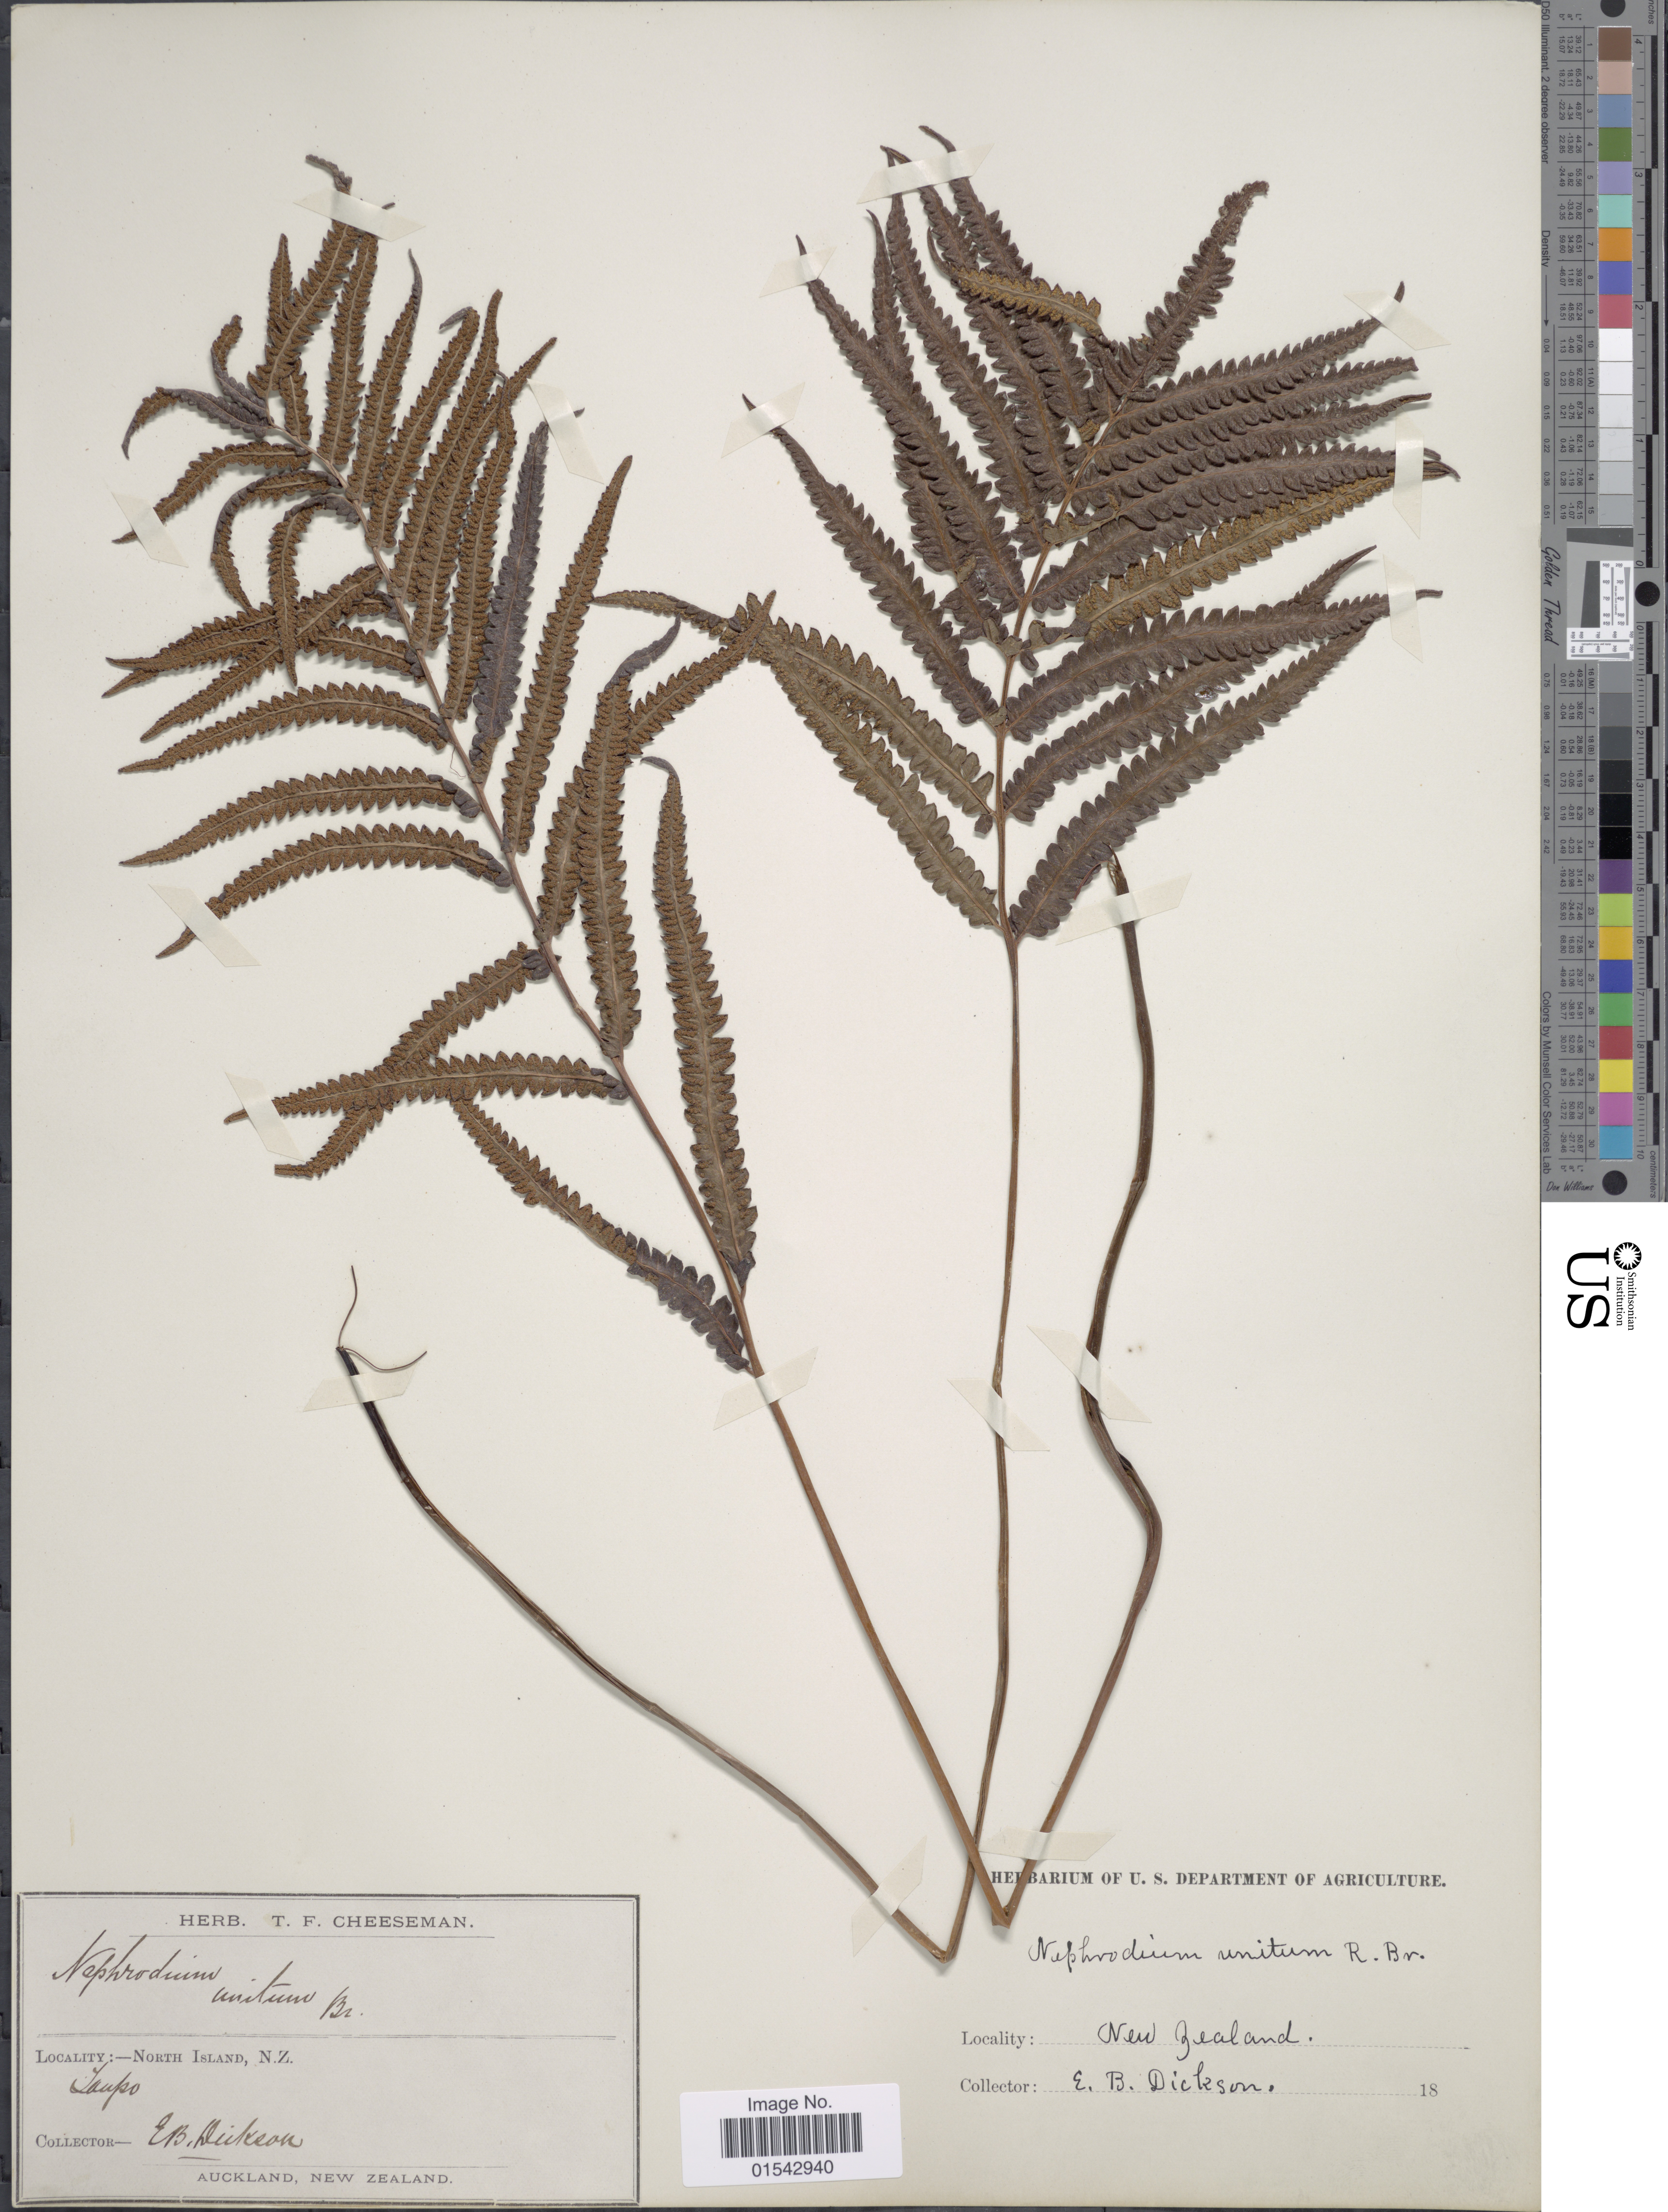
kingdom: Plantae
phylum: Tracheophyta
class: Polypodiopsida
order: Polypodiales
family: Thelypteridaceae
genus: Cyclosorus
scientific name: Cyclosorus interruptus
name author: (Willd.) H. Itô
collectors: E. Dickson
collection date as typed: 18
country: New Zealand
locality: North Island, Taupo, New Zealand